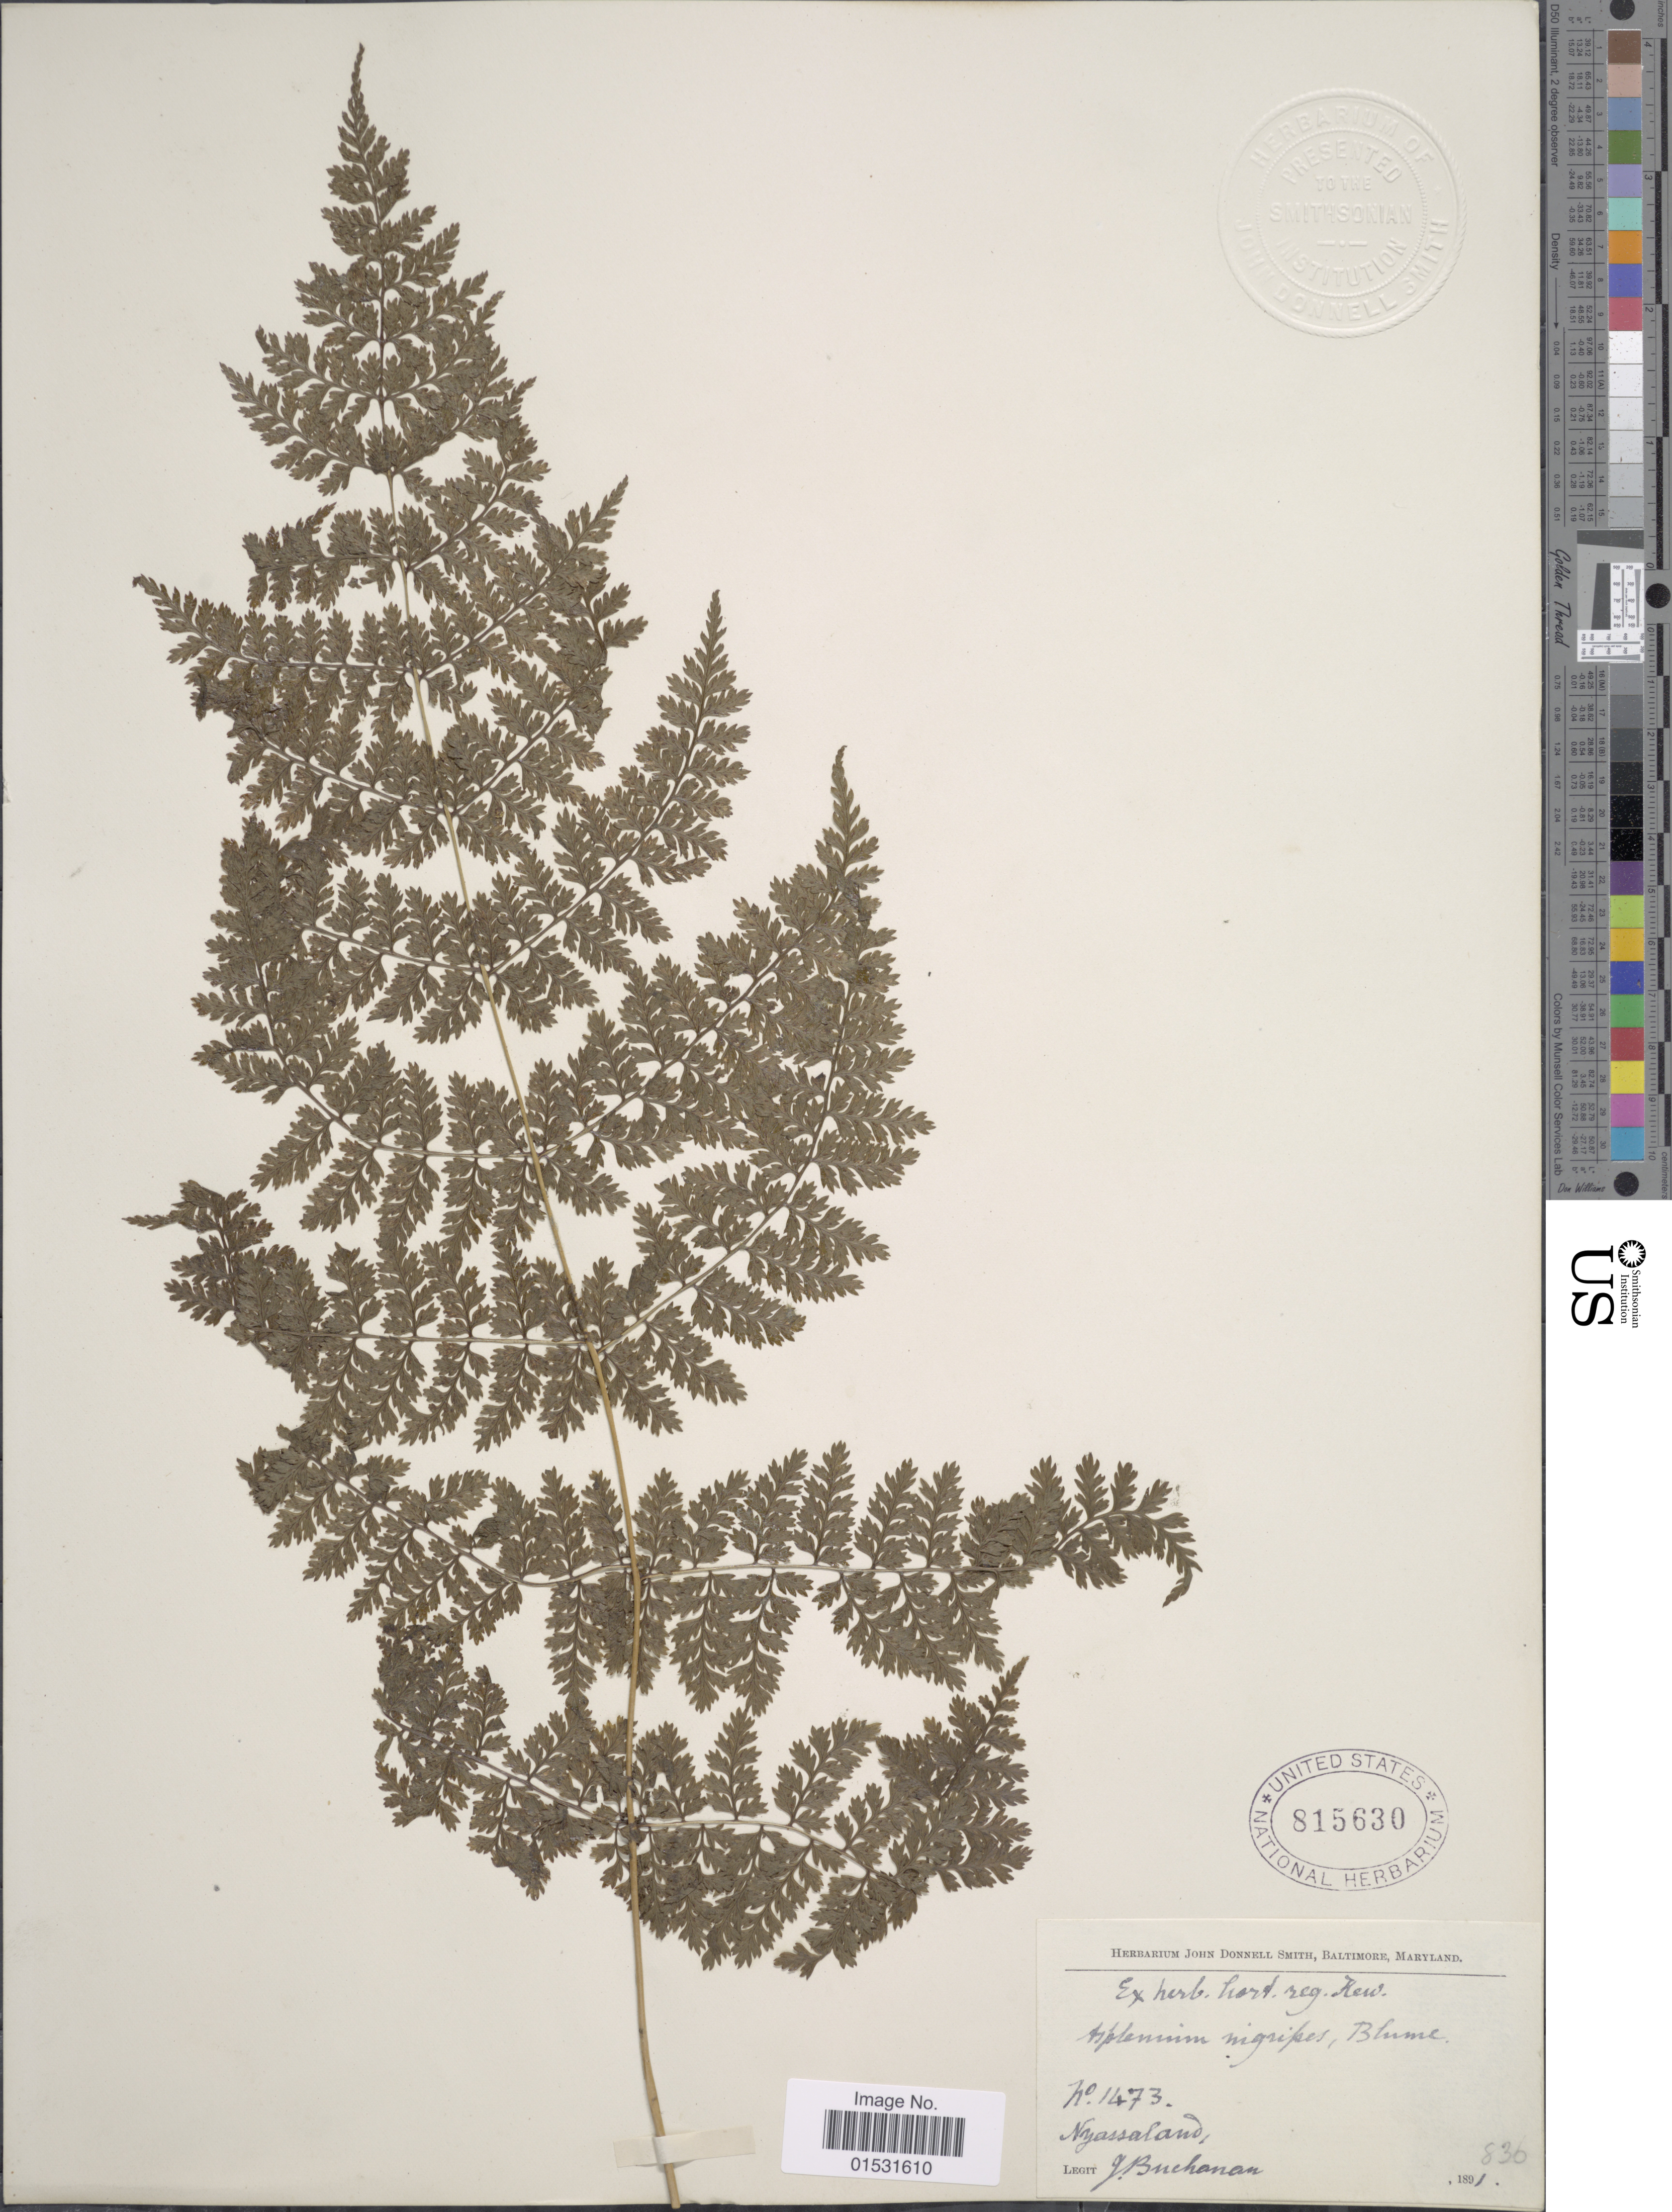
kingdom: Plantae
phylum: Tracheophyta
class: Polypodiopsida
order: Polypodiales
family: Athyriaceae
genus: Athyrium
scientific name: Athyrium scandicinum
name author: (Willd.) C. Presl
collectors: J. Buchanan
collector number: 1473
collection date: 1891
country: Malawi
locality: Nyassaland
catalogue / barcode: US 815630